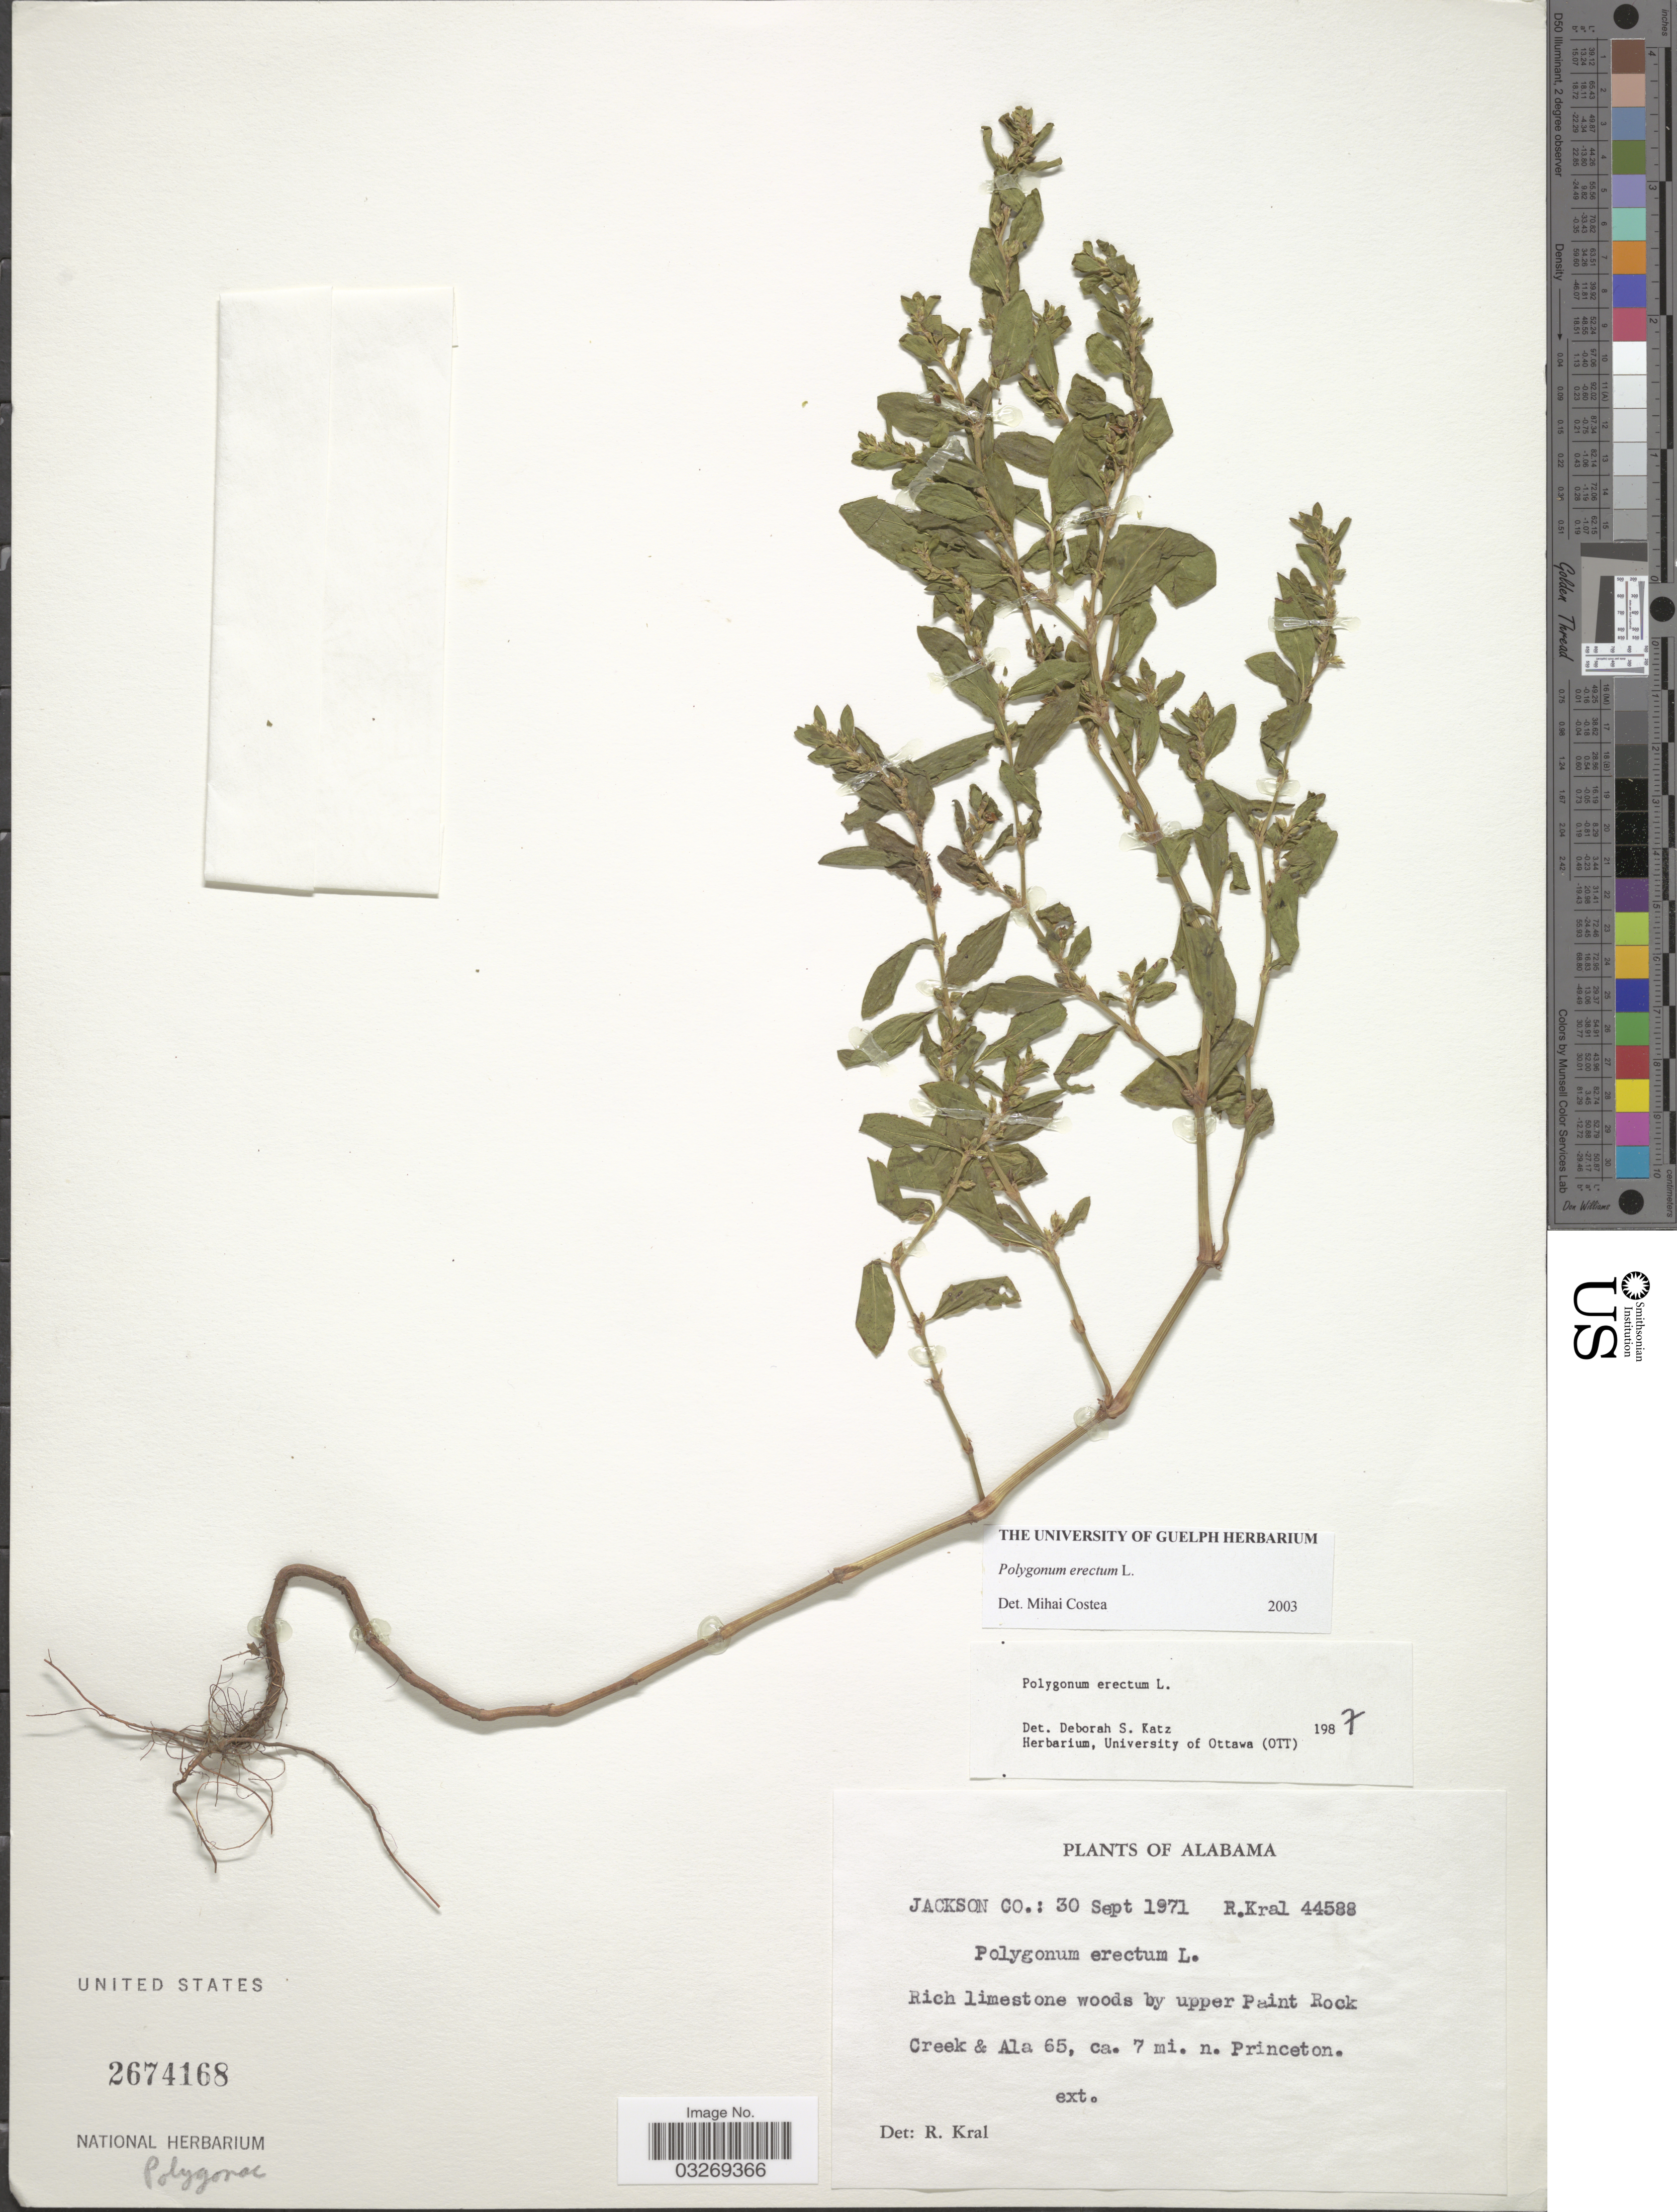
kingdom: Plantae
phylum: Tracheophyta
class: Magnoliopsida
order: Caryophyllales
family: Polygonaceae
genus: Polygonum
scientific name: Polygonum erectum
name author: L.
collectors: R. Kral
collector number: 44588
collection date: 1971-09-30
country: United States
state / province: Alabama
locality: Jackson Co.: Rich limestone woods by upper Paint Rock Creek & Ala 65, ca. 7 mi. n. Princeton.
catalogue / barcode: US 2674168